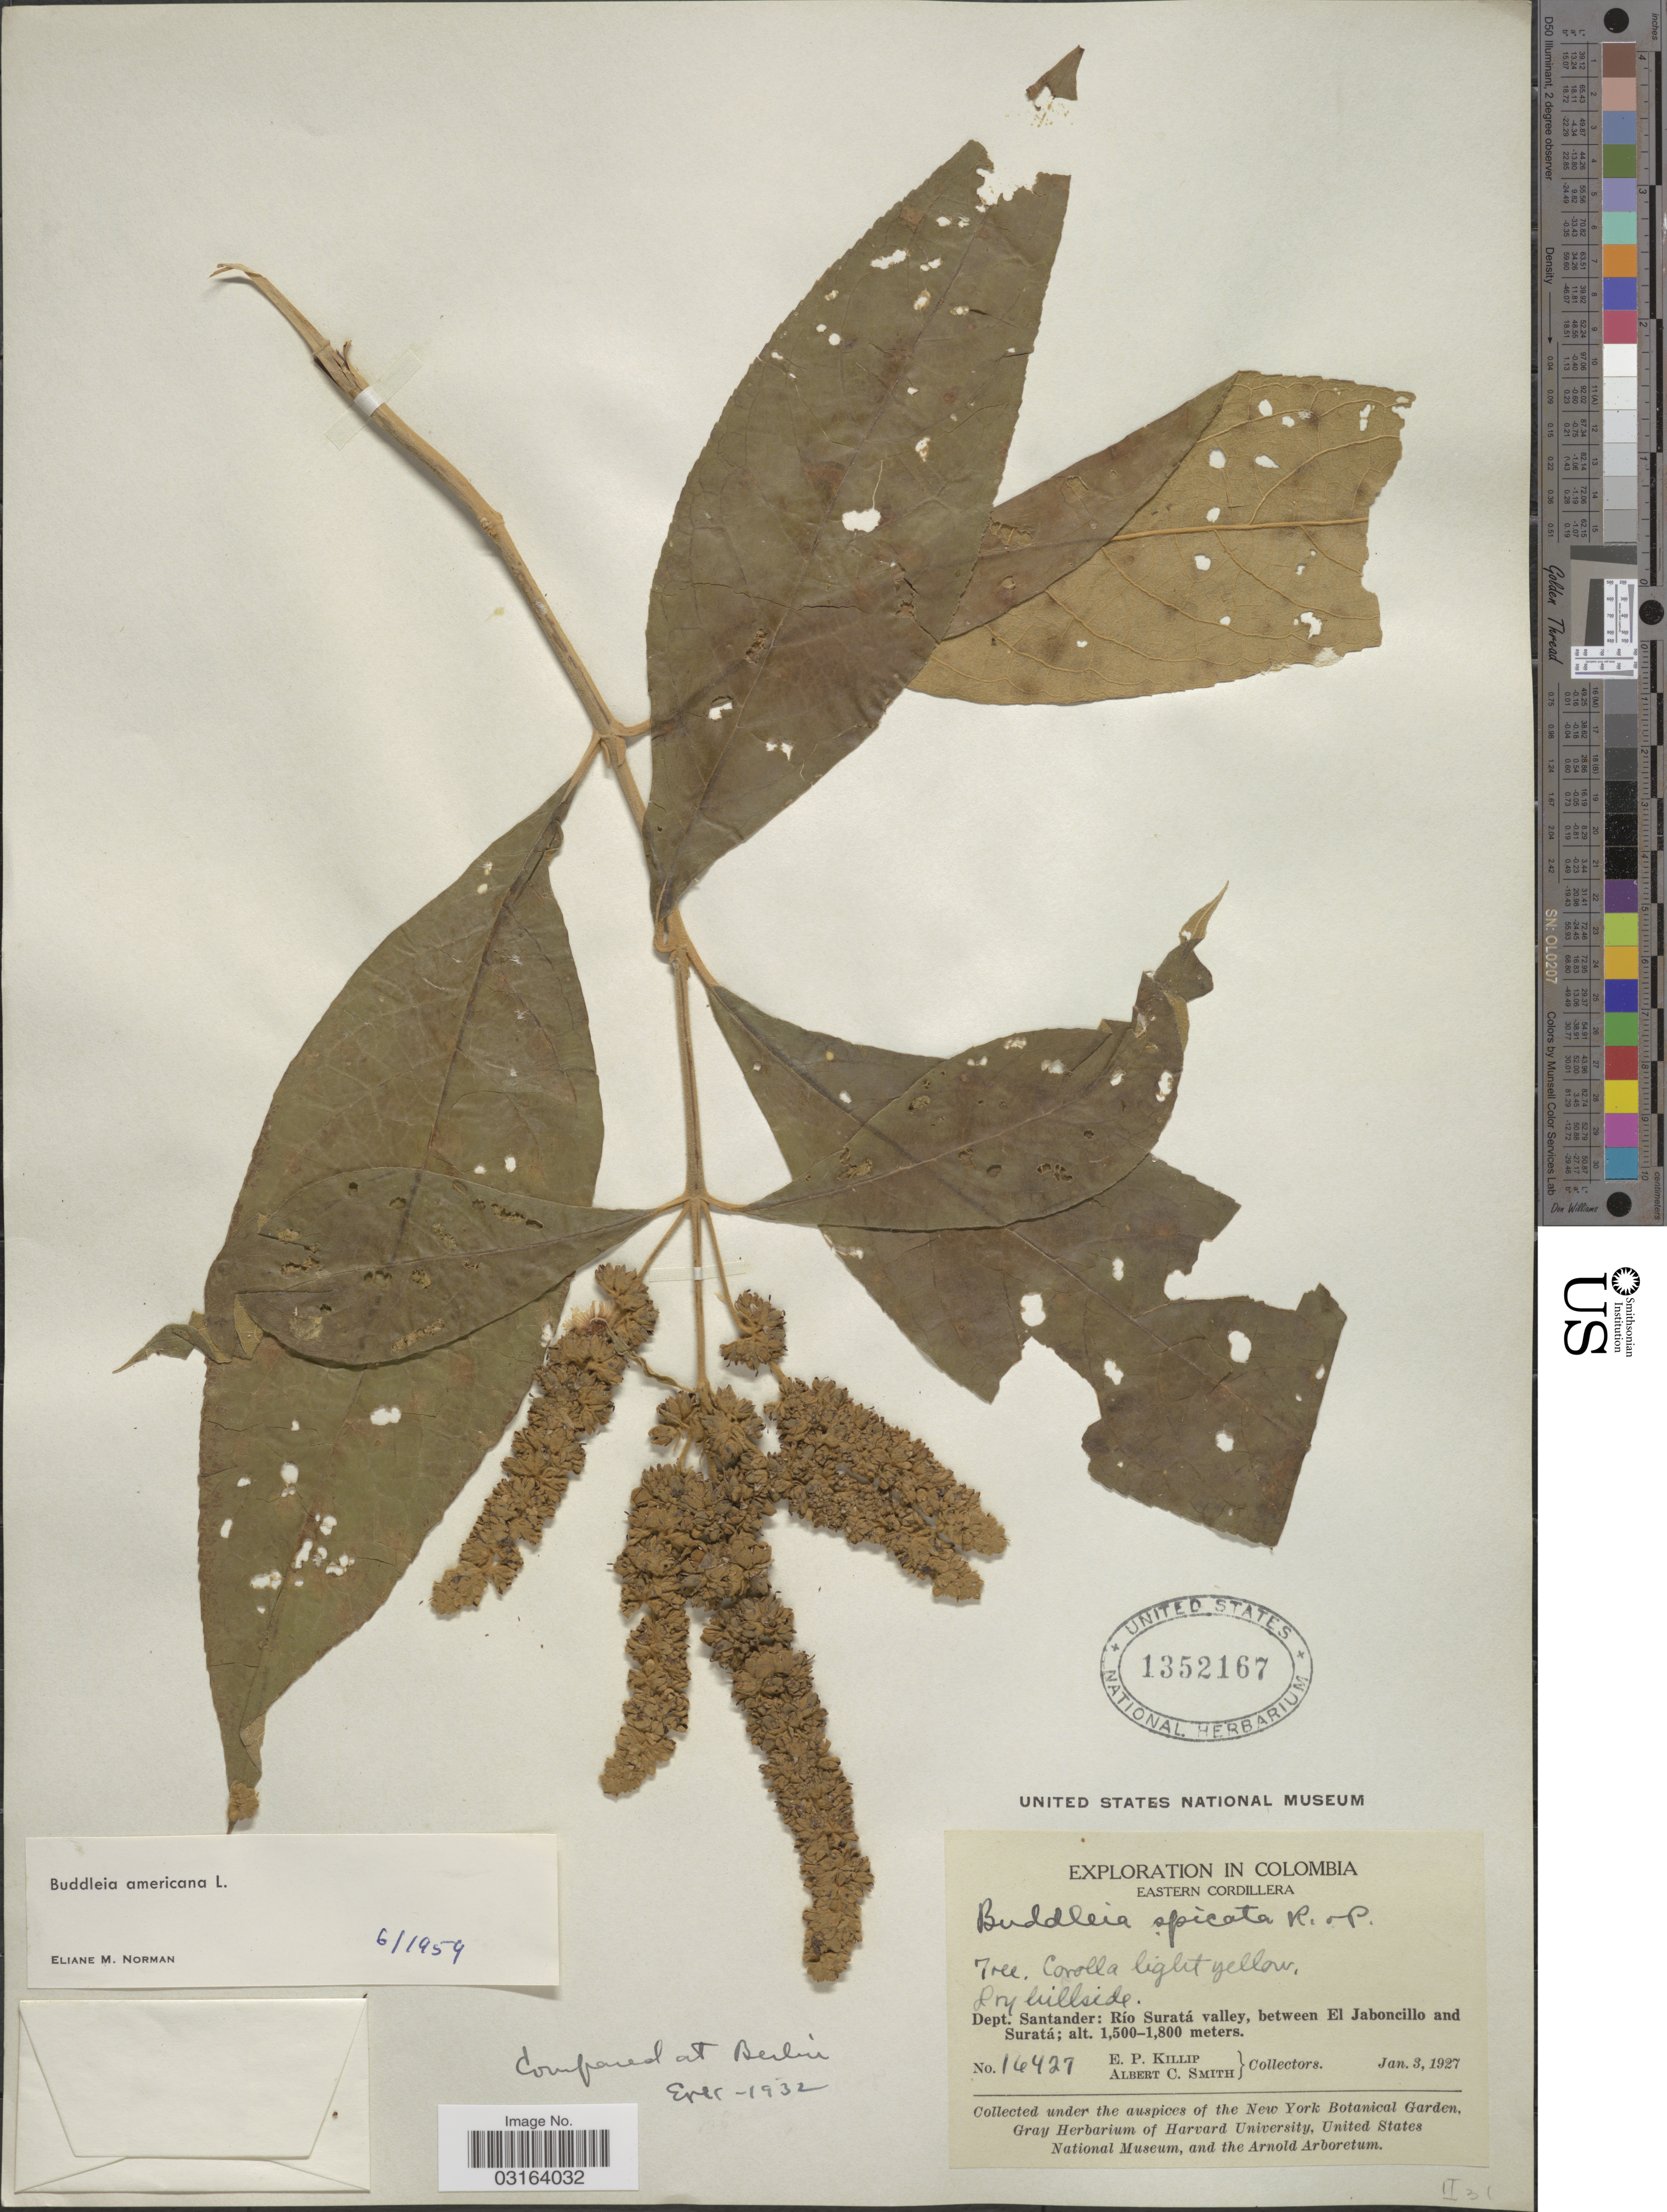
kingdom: Plantae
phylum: Tracheophyta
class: Magnoliopsida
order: Lamiales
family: Scrophulariaceae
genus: Buddleja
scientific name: Buddleja americana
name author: L.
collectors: E. P. Killip & A. C. Smith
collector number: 16427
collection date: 1927-01-03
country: Colombia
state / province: Santander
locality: Eastern Cordillera, Dept. Santander: Río Suratá valley, between El Jaboncillo and Suratá.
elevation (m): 1500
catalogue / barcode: US 1352167